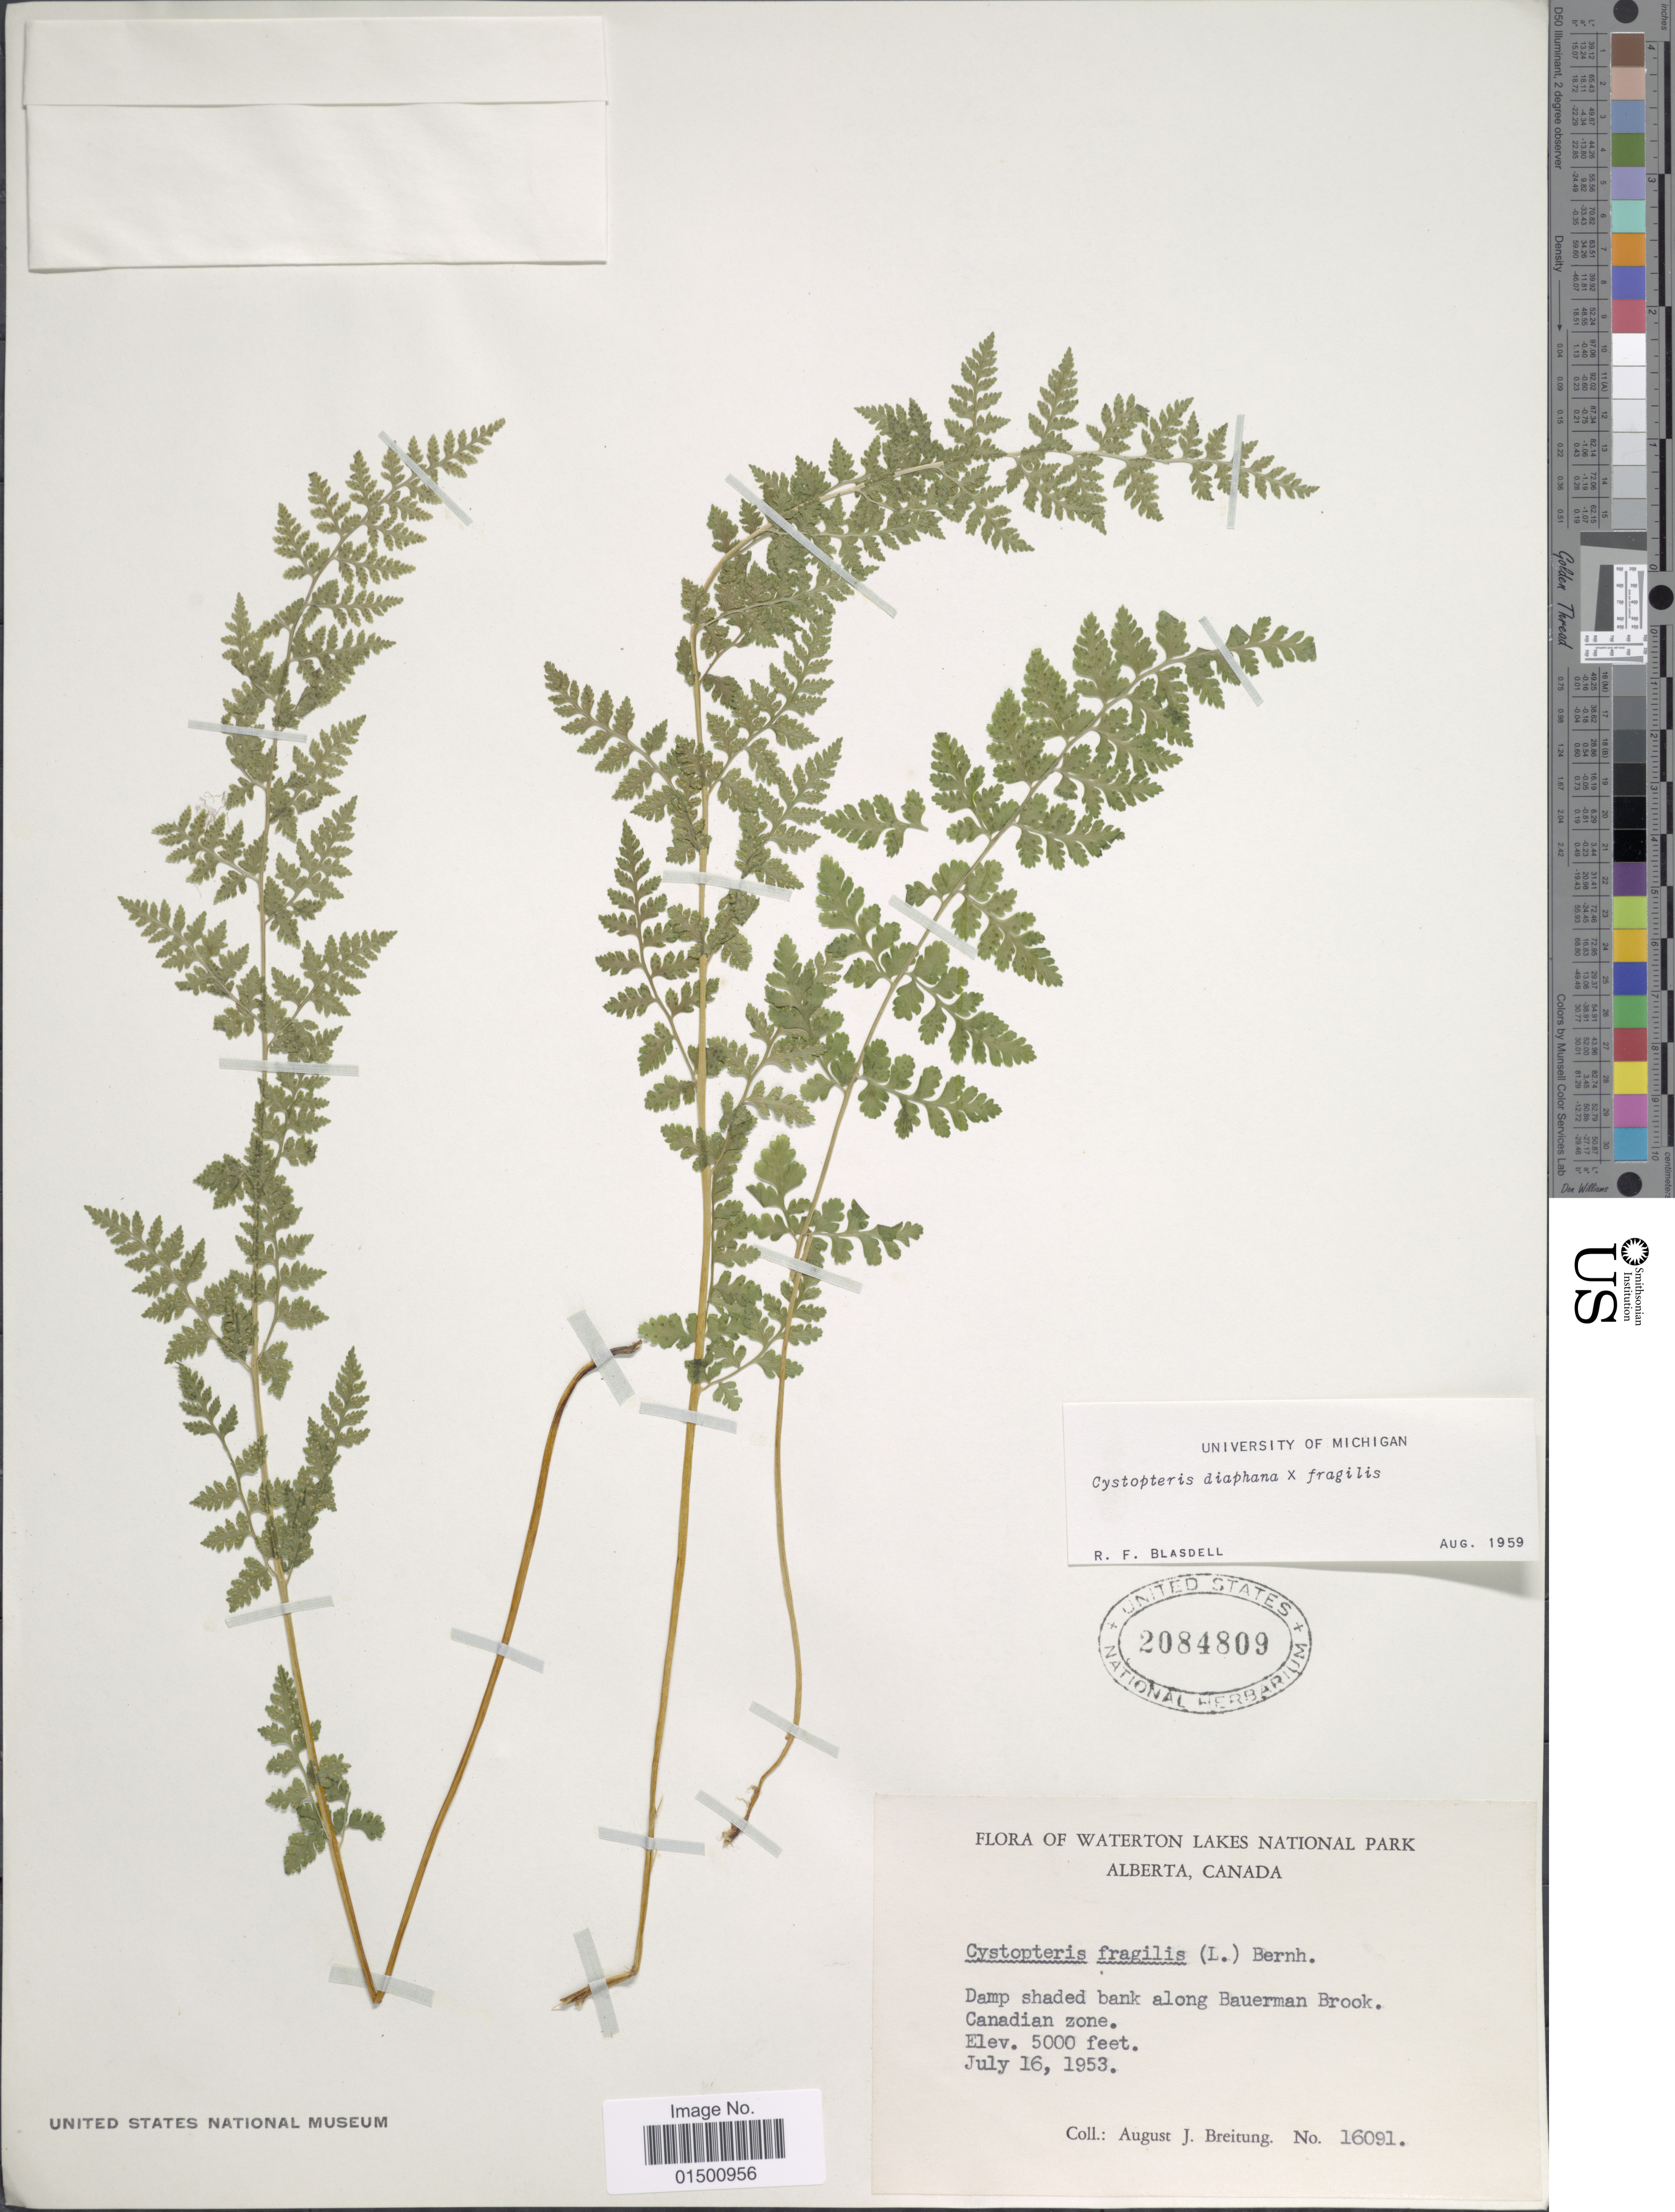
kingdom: Plantae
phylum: Tracheophyta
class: Polypodiopsida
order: Polypodiales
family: Cystopteridaceae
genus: Cystopteris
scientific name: Cystopteris diaphana x C. fragilis (L.) Bernh.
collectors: A. Breitung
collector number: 16091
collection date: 1953-07-16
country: Canada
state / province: Alberta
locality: Waterton Lakes National Park, Damp shaded bank along Bauerman Brook, Canadian zone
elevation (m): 1524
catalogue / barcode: US 2084809